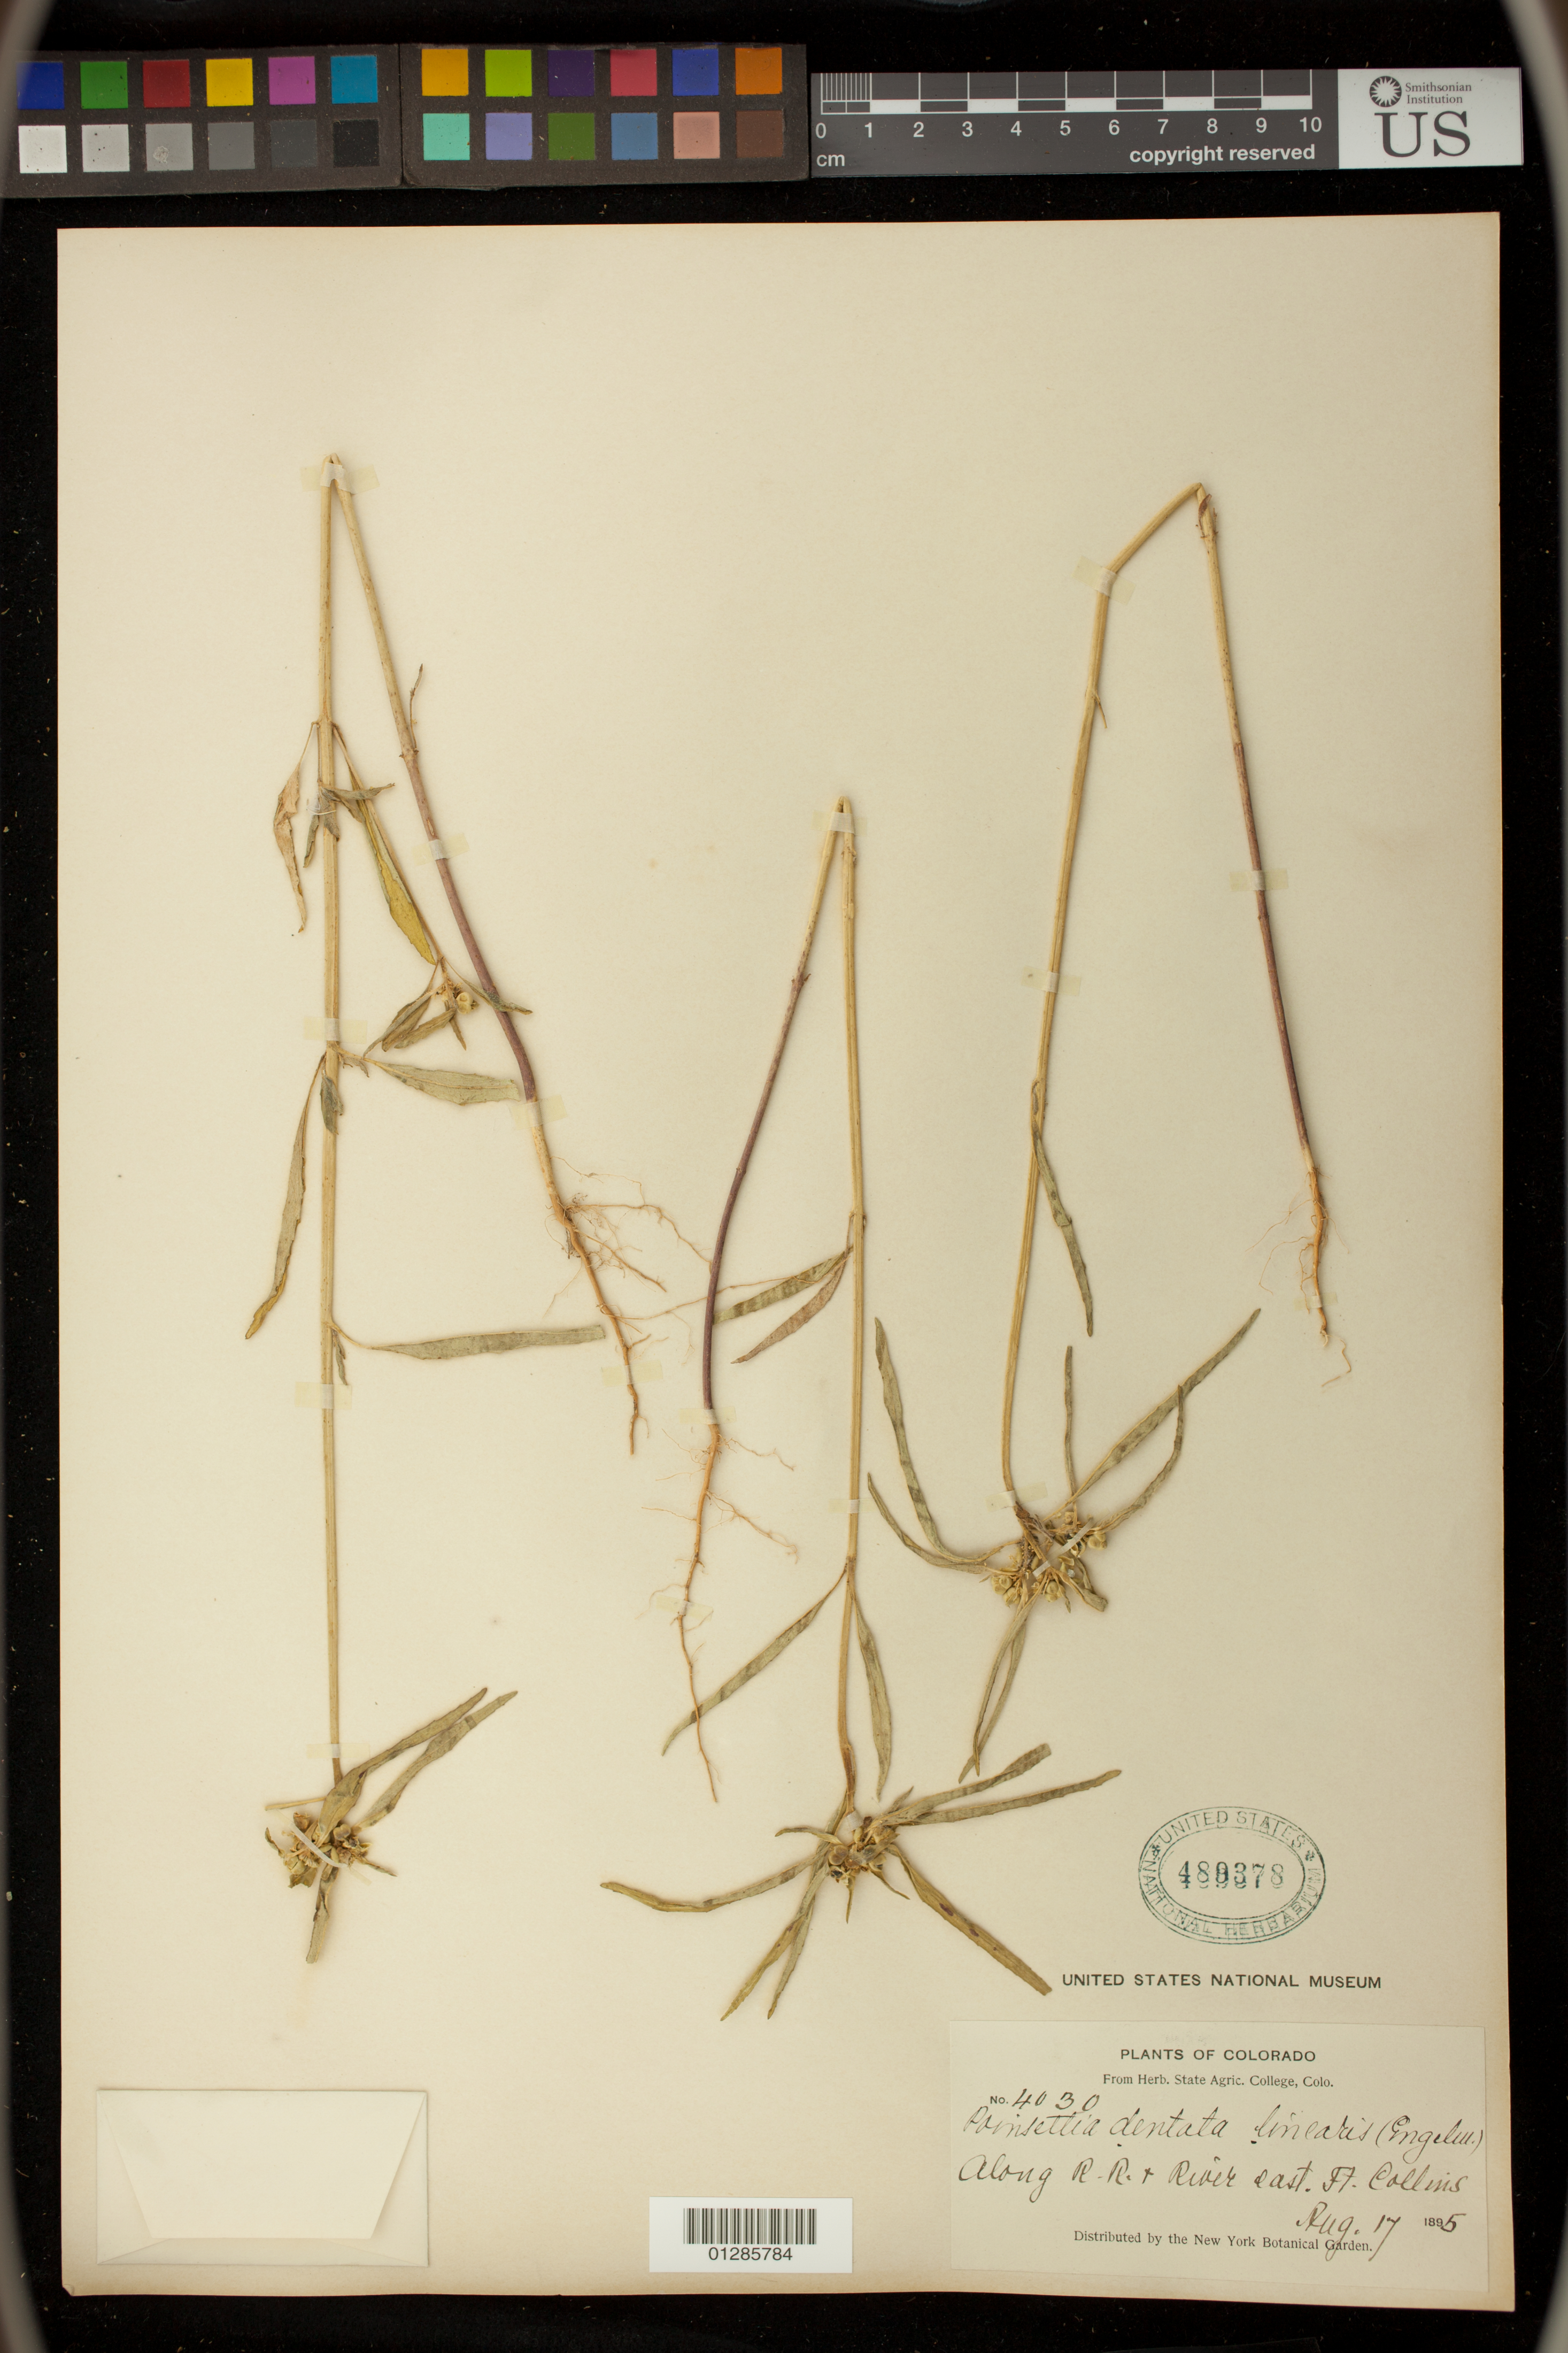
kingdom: Plantae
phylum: Tracheophyta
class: Magnoliopsida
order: Malpighiales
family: Euphorbiaceae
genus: Euphorbia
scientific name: Euphorbia dentata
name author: Michx.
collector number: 4030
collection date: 1895-08-17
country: United States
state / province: Colorado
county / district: Larimer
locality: Ft. Collins. Along R.R. & River east.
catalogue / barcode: US 489378